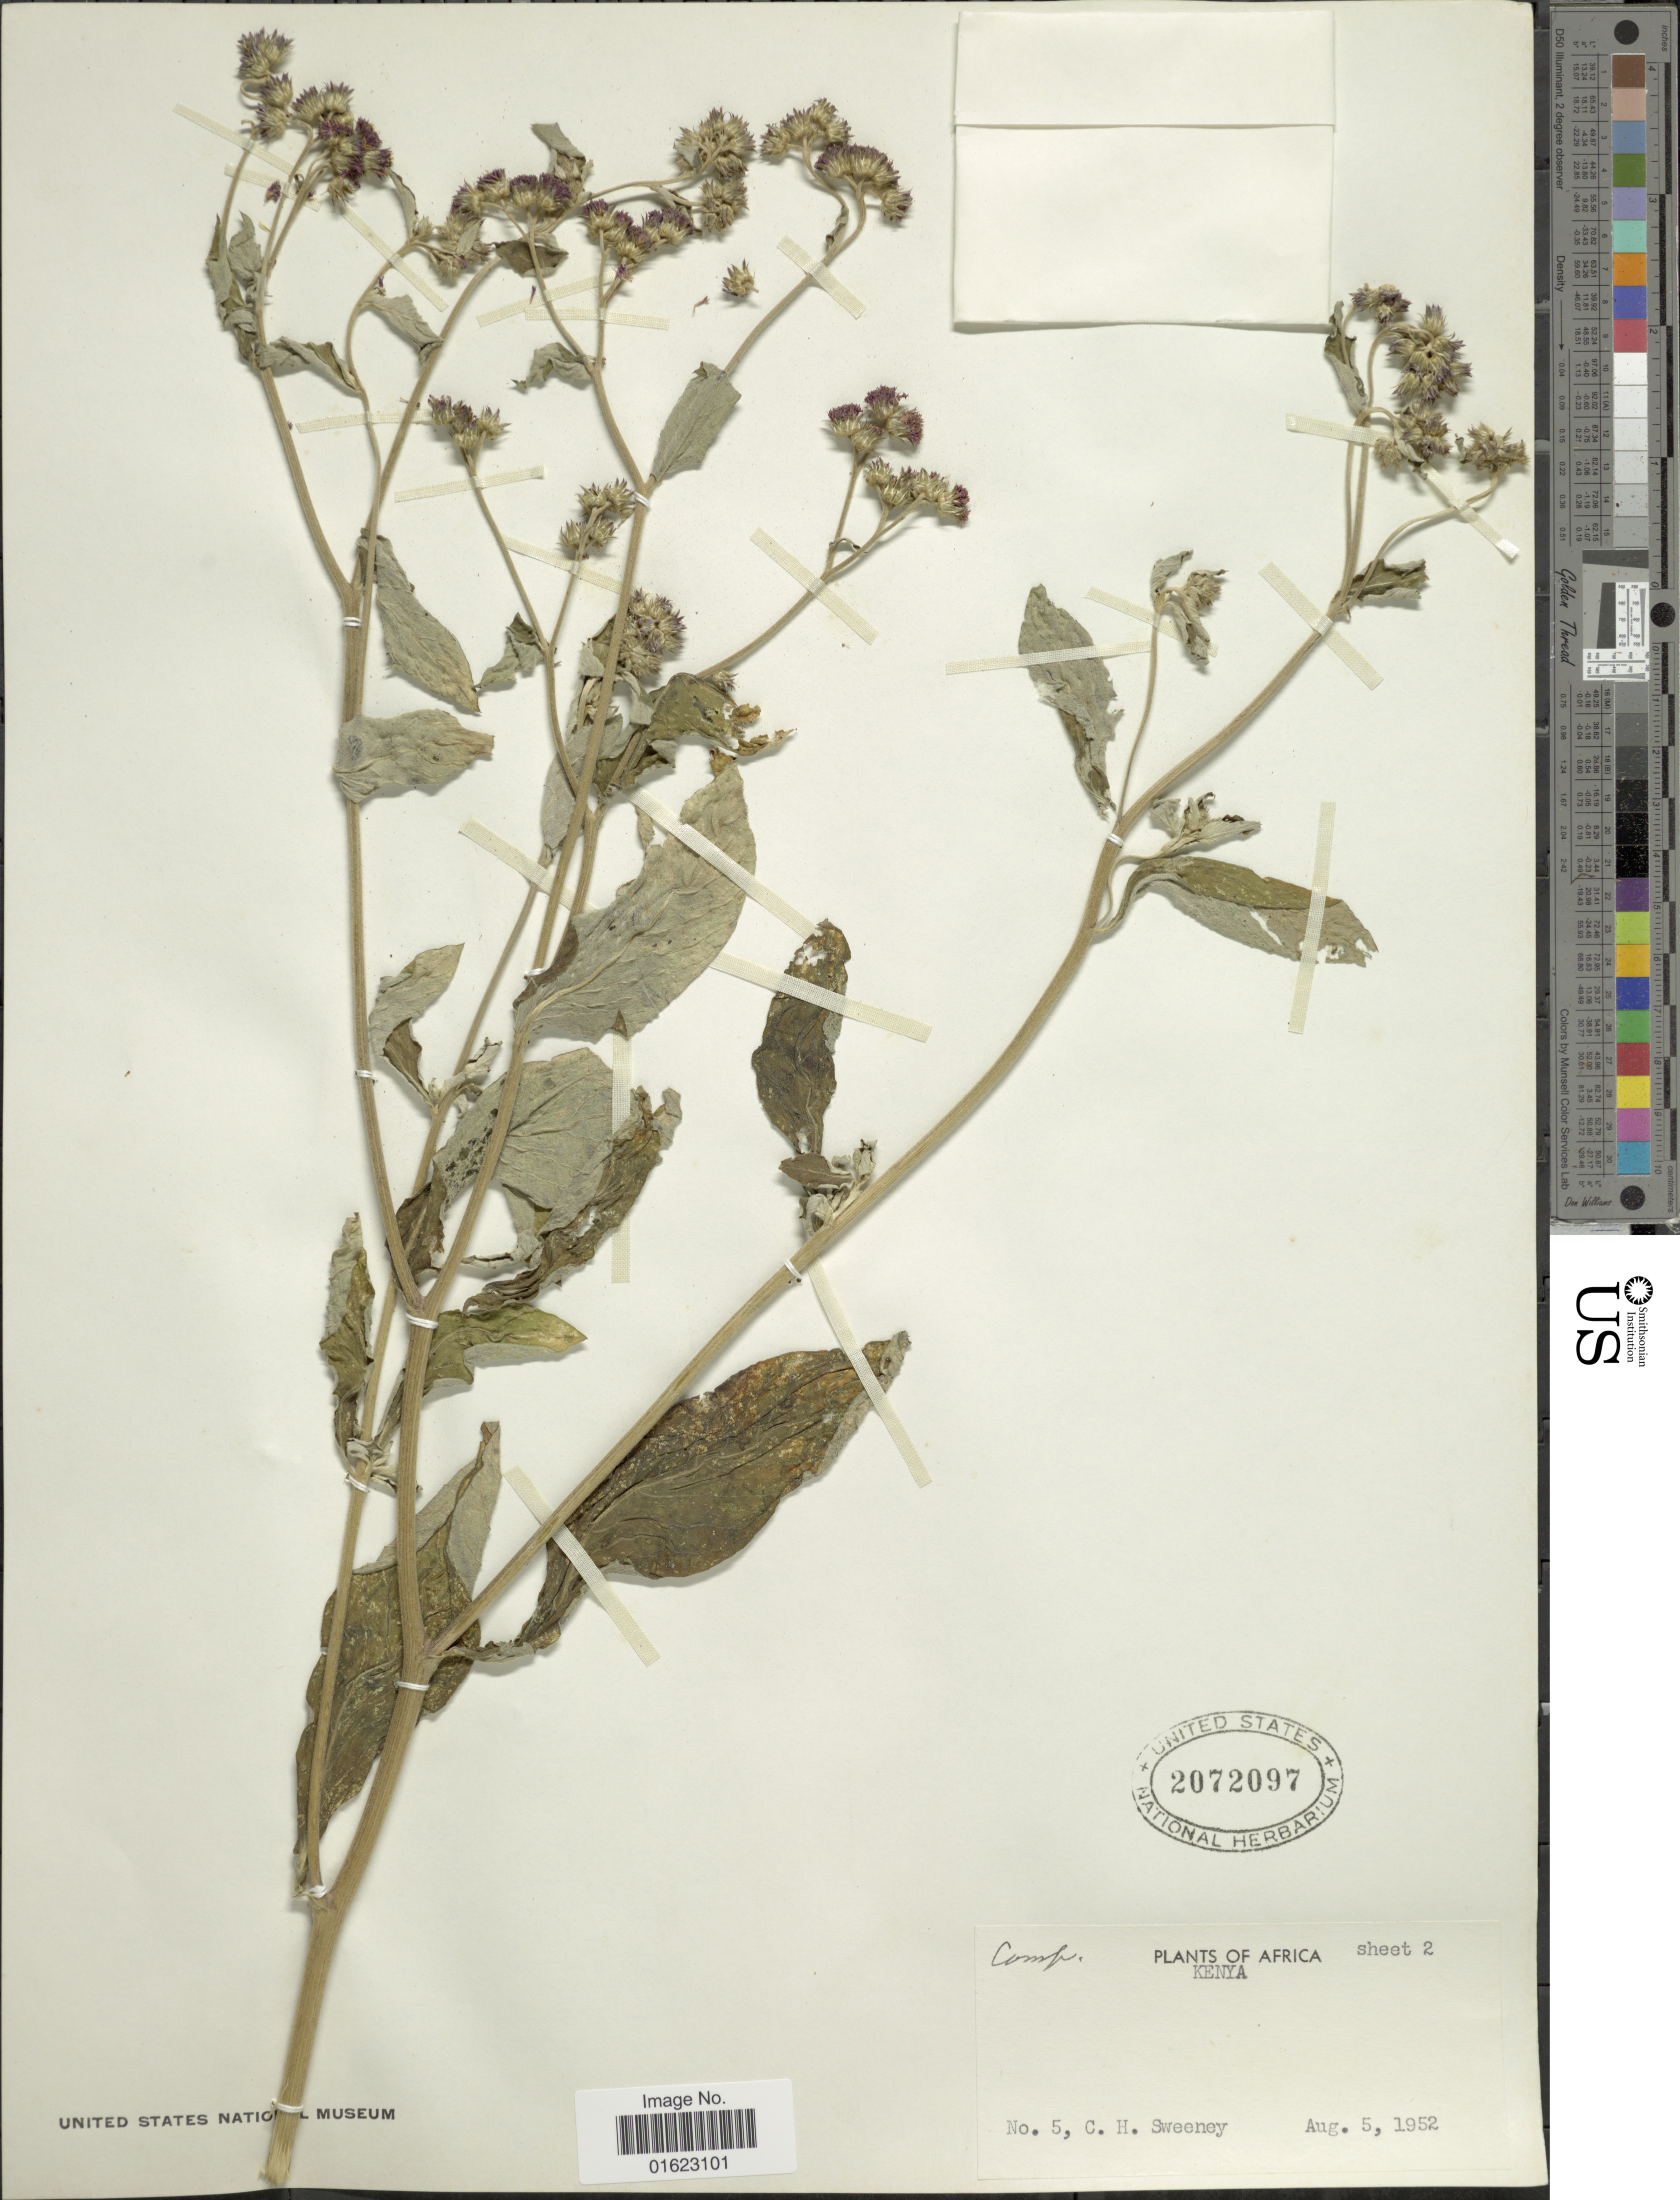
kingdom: Plantae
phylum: Tracheophyta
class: Magnoliopsida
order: Asterales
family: Asteraceae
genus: Gutenbergia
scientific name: Gutenbergia sp.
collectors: C. Sweeney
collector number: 5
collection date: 1952-08-05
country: Kenya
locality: Africa, Kenya.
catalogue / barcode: US 2072097